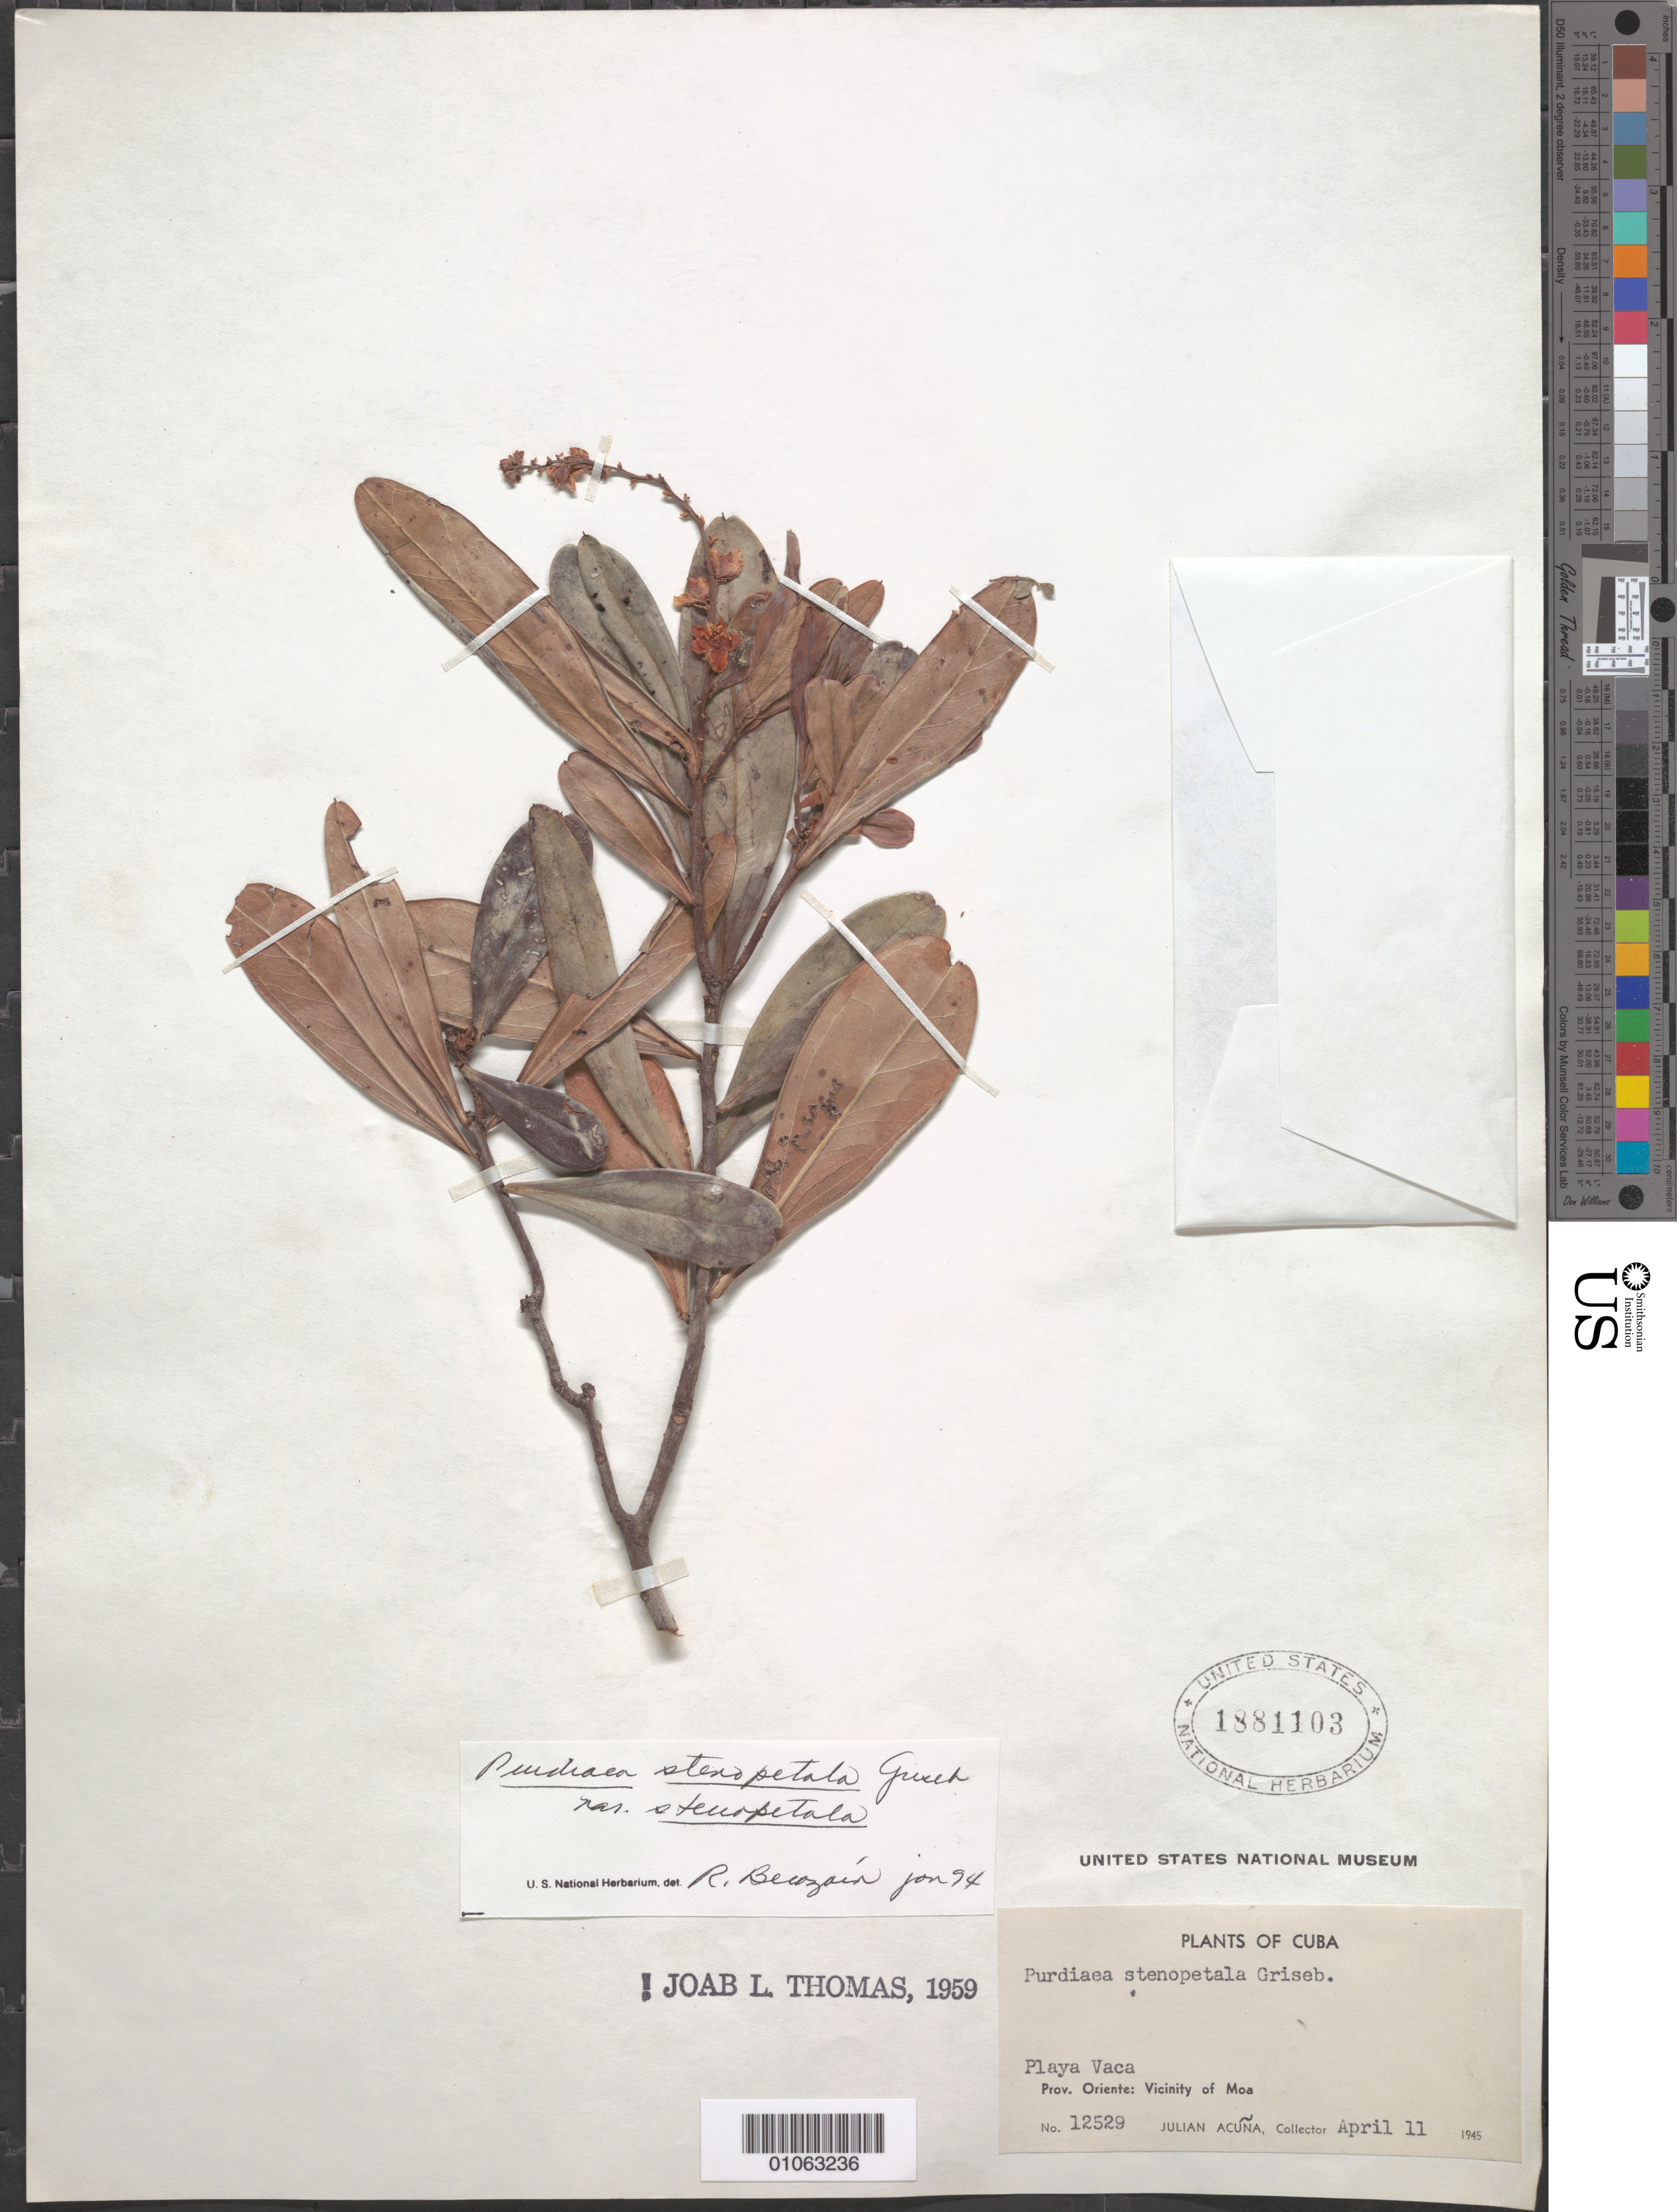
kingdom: Plantae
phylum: Tracheophyta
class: Magnoliopsida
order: Ericales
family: Clethraceae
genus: Purdiaea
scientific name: Purdiaea stenopetala var. stenopetala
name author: Griseb.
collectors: J. Acuña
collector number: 12529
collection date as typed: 11 Apr 1945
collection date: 1945-04-11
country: Cuba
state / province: Holguín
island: Cuba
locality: Vicinity of Moa [Oriente]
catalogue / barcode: US 1881103